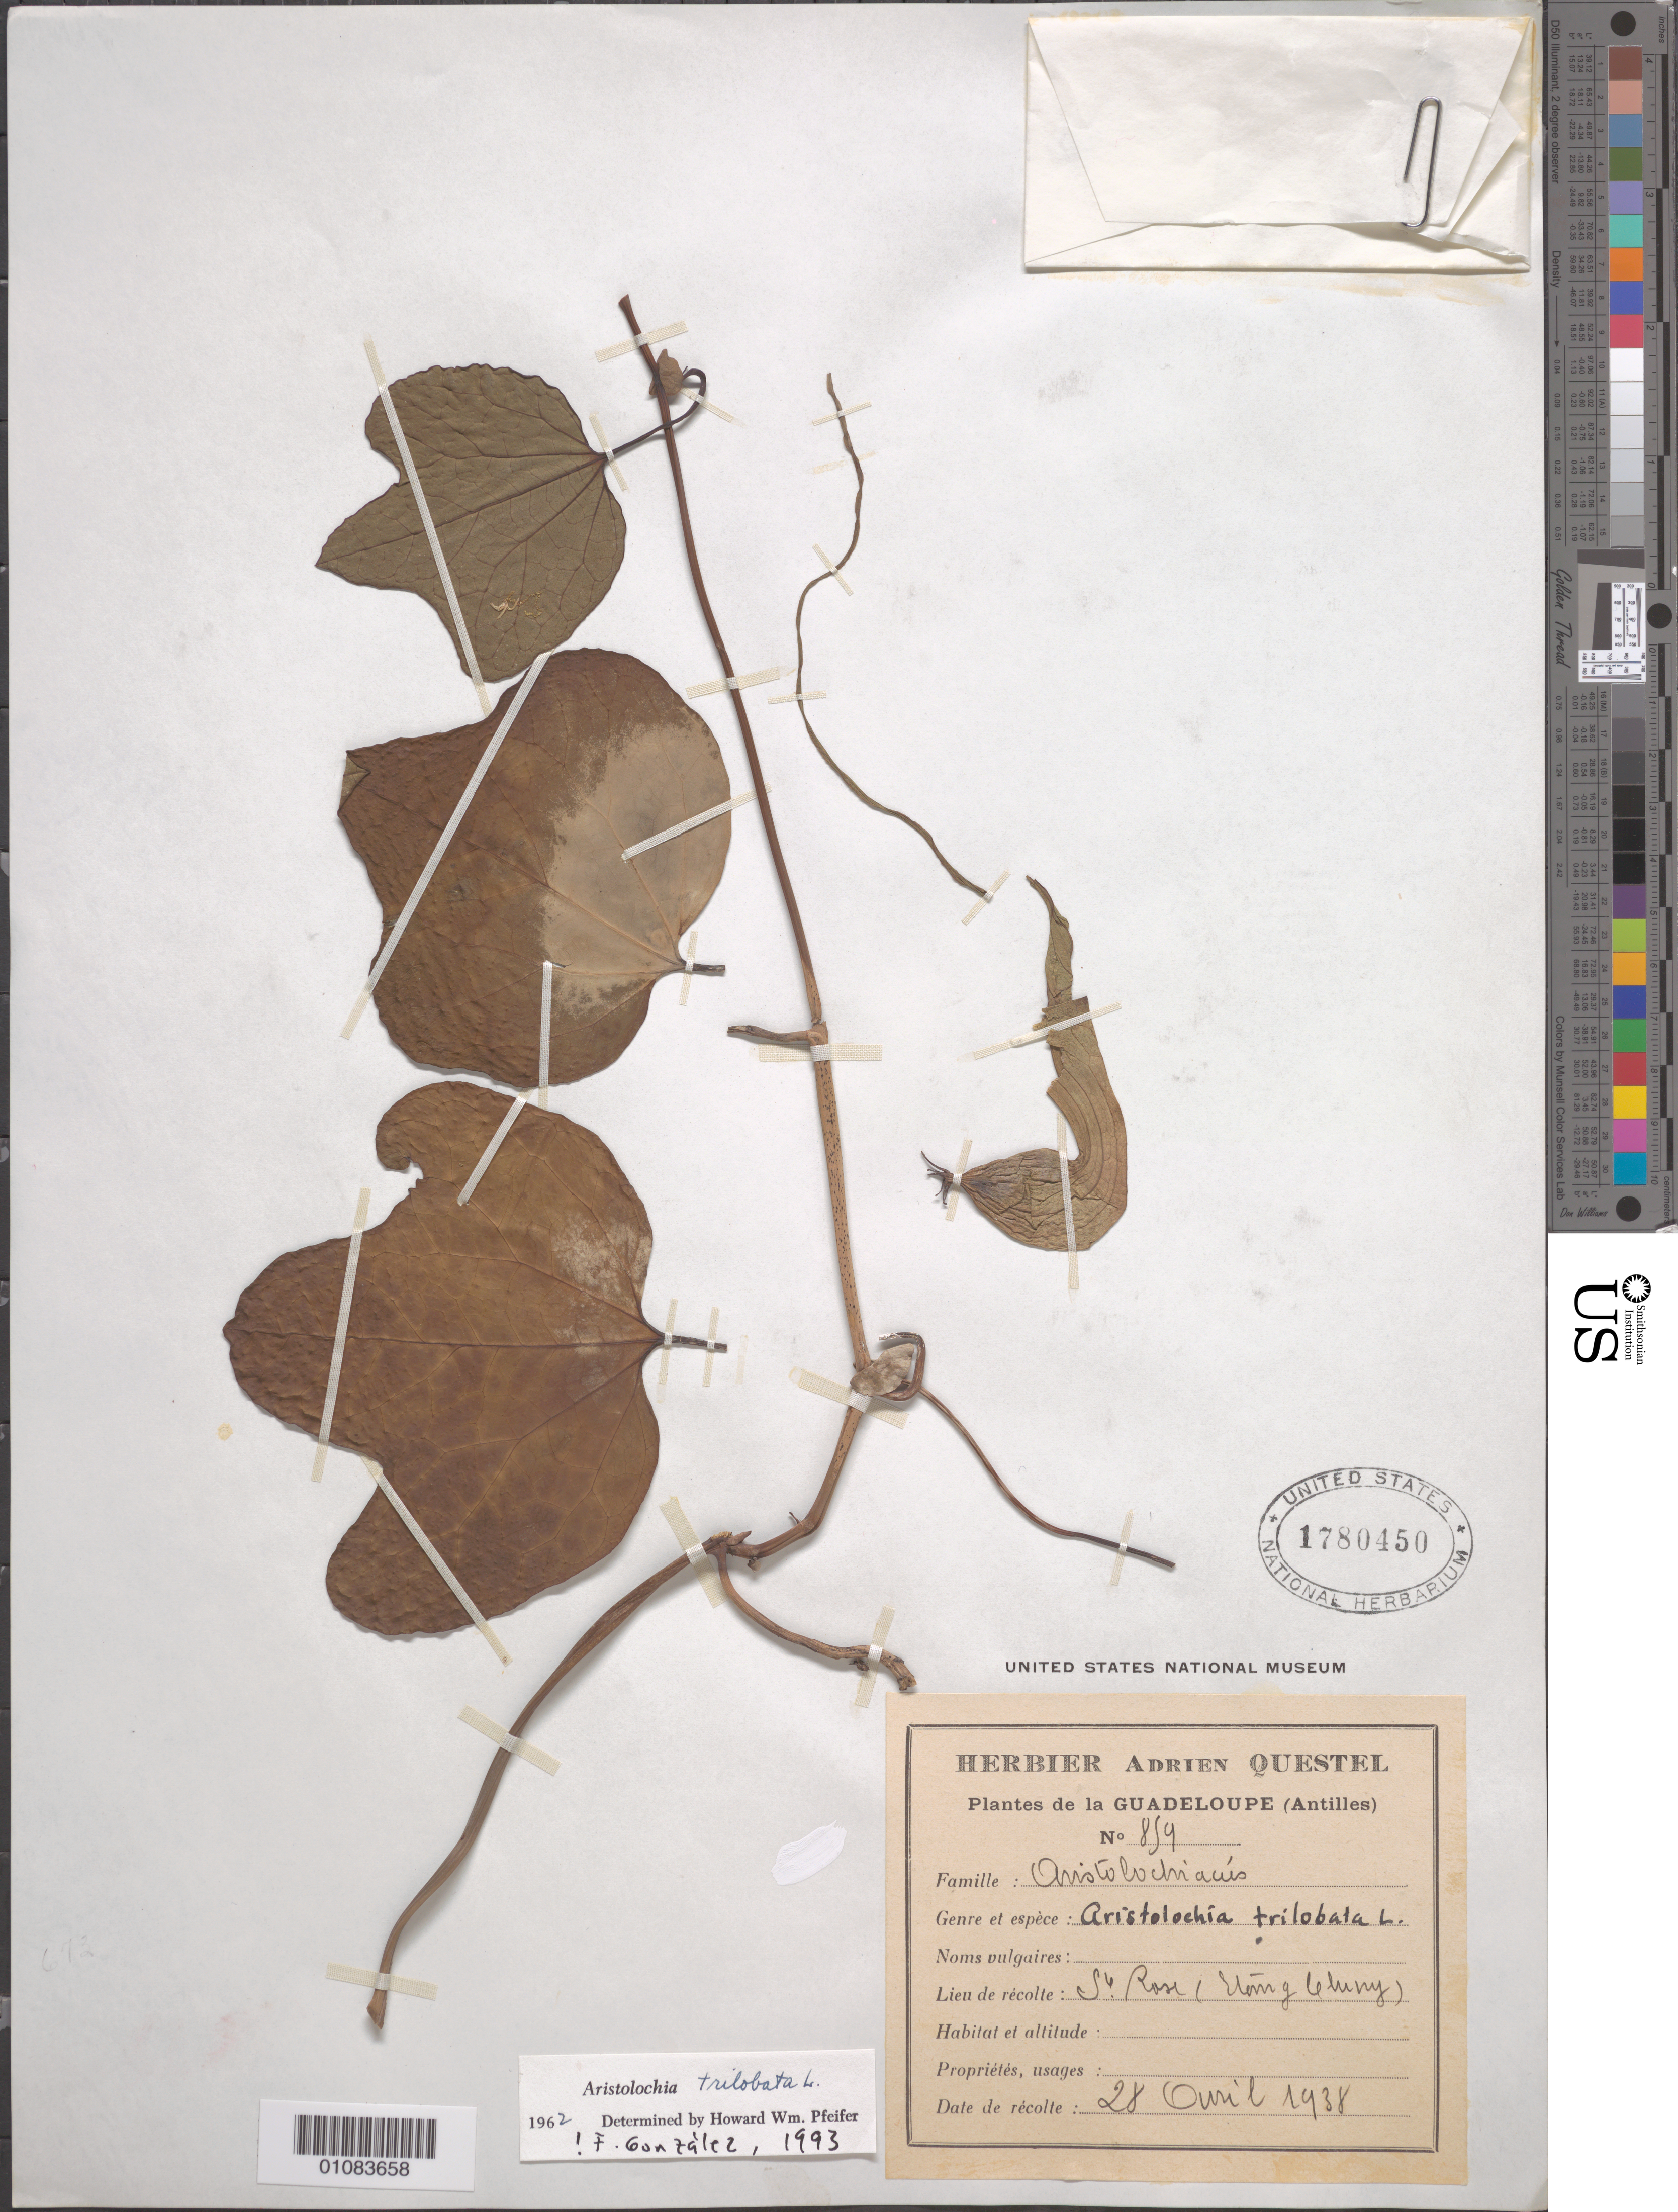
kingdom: Plantae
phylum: Tracheophyta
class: Magnoliopsida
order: Piperales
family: Aristolochiaceae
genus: Aristolochia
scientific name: Aristolochia trilobata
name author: L.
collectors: A. Questel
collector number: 854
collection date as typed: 28 Apr 1938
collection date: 1938-04-28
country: Guadeloupe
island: Basse Terre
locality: Sainte Rose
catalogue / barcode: US 1780450